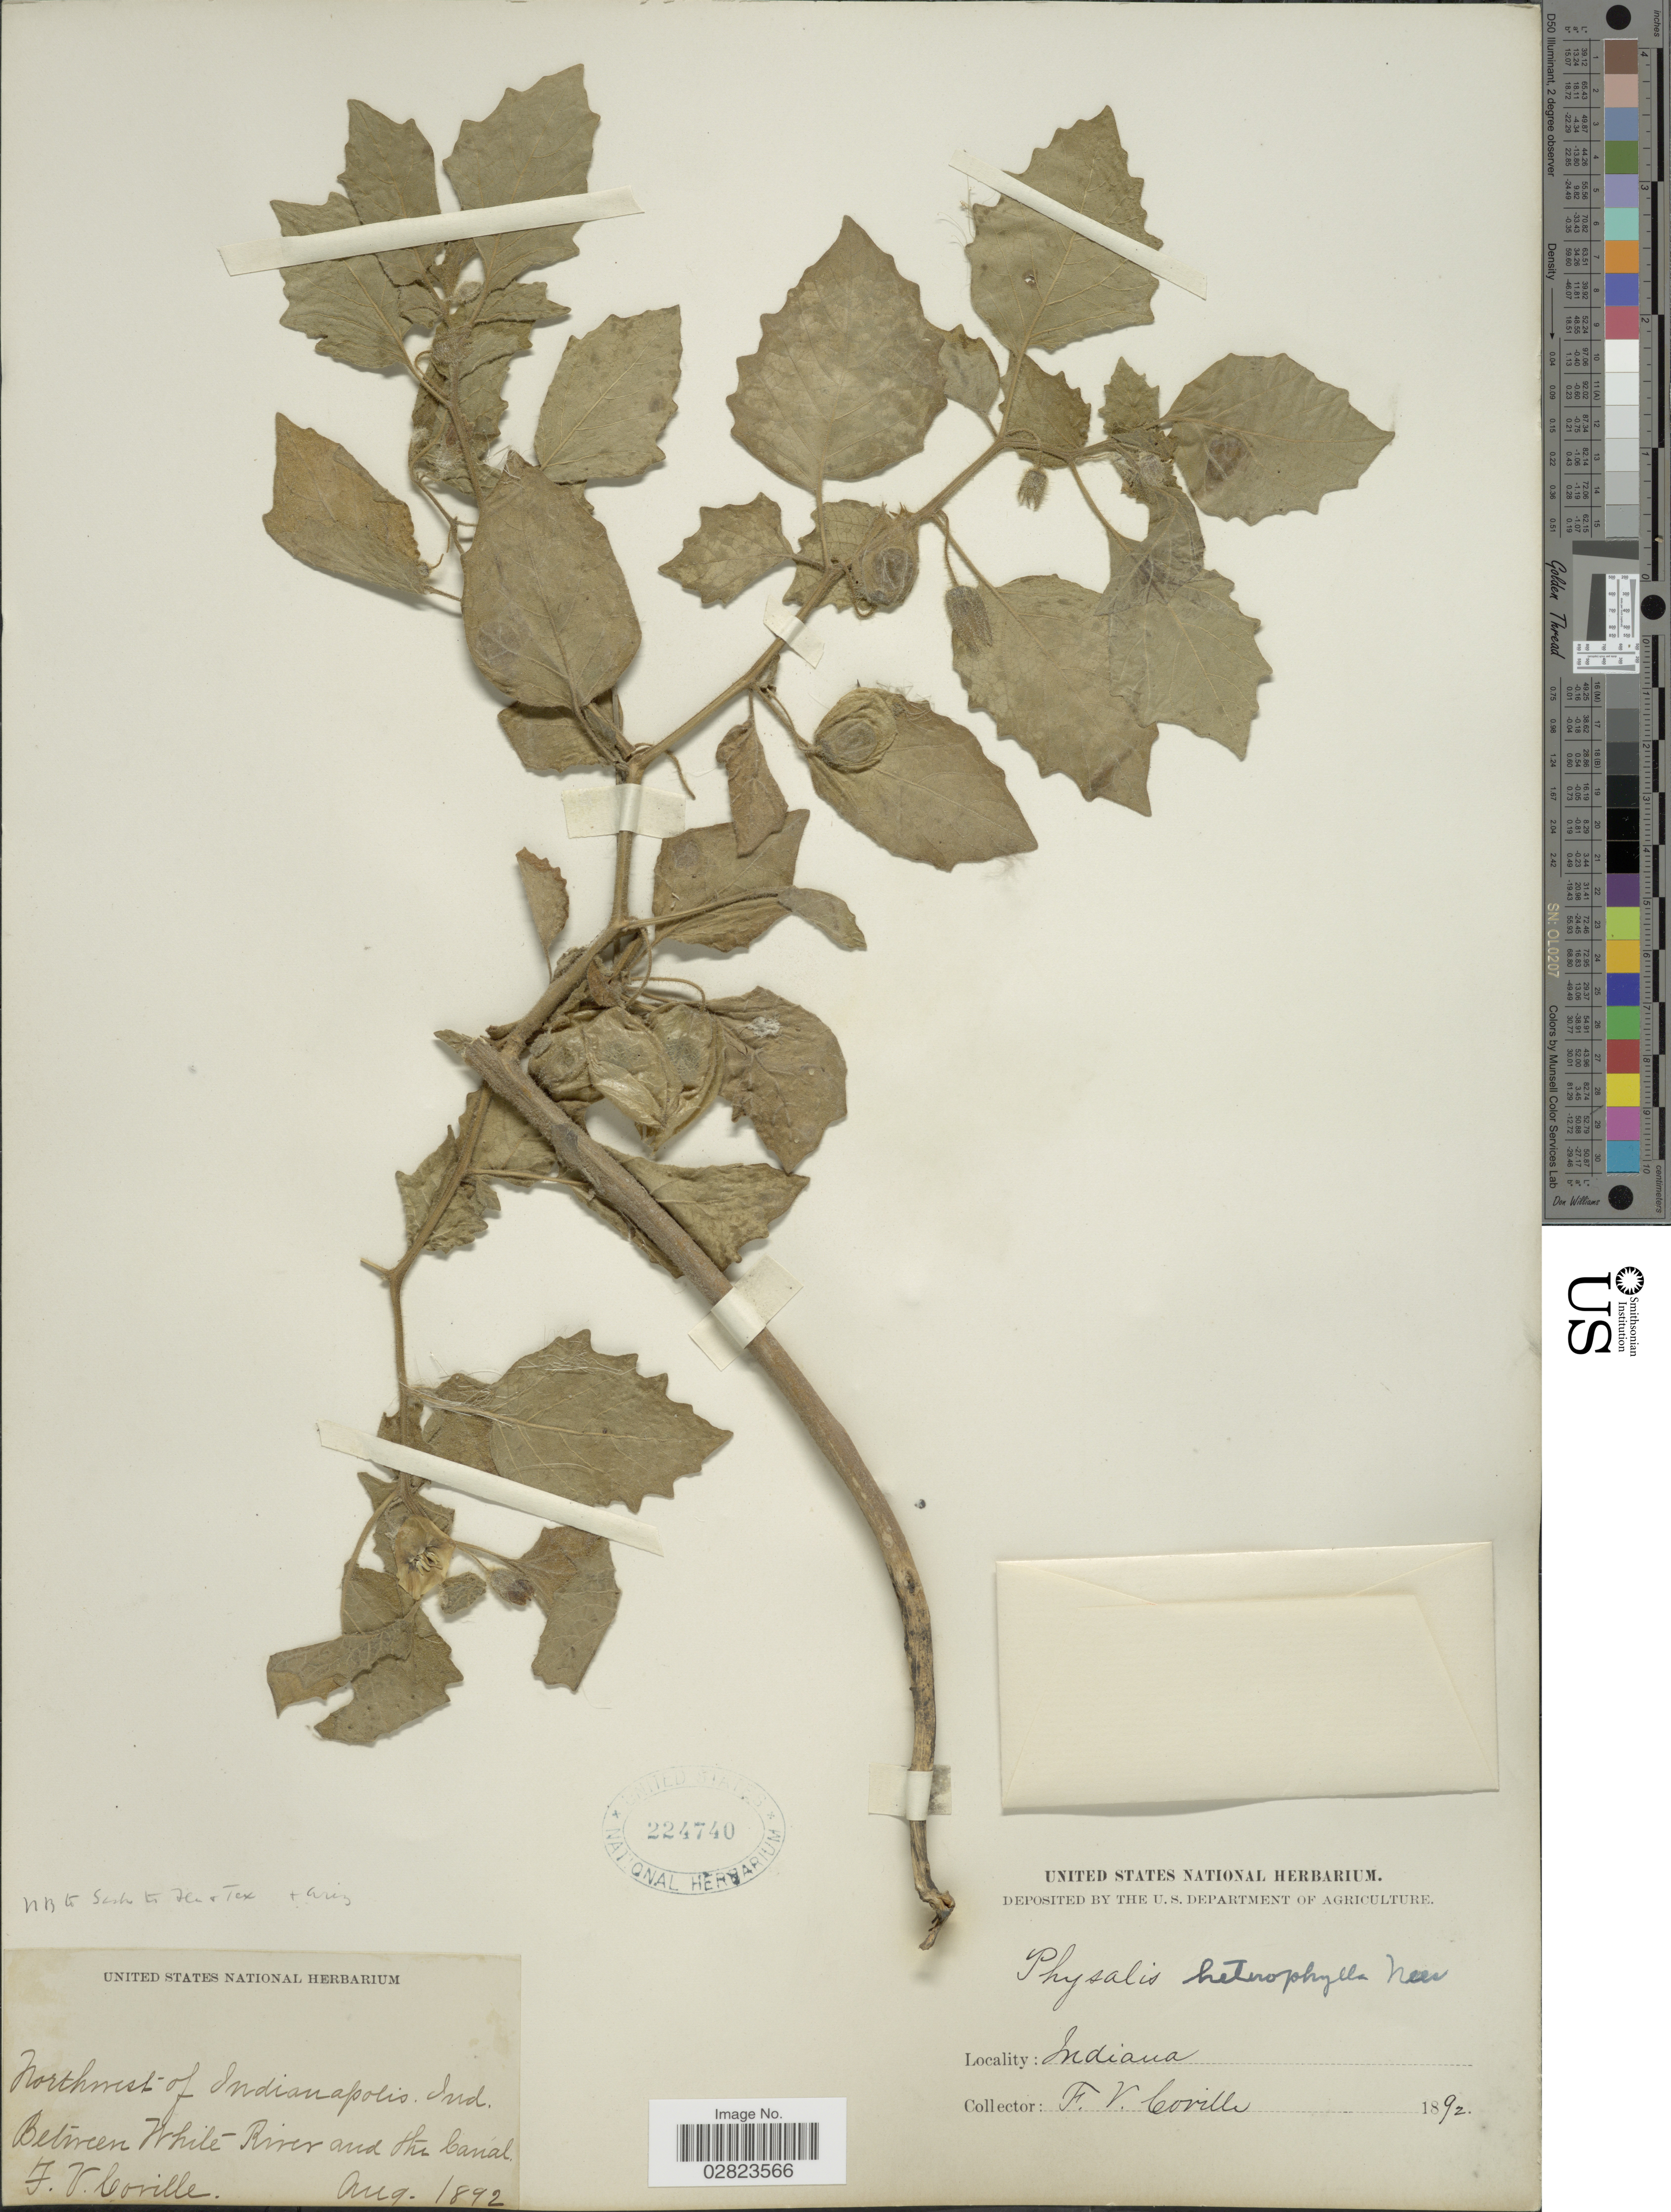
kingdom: Plantae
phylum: Tracheophyta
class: Magnoliopsida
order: Solanales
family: Solanaceae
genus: Physalis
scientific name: Physalis heterophylla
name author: Nees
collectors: F. V. Coville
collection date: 1892-08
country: United States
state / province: Indiana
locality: Northwest of Indianapolis. Ind. Between White River and the Canal.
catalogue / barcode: US 224740